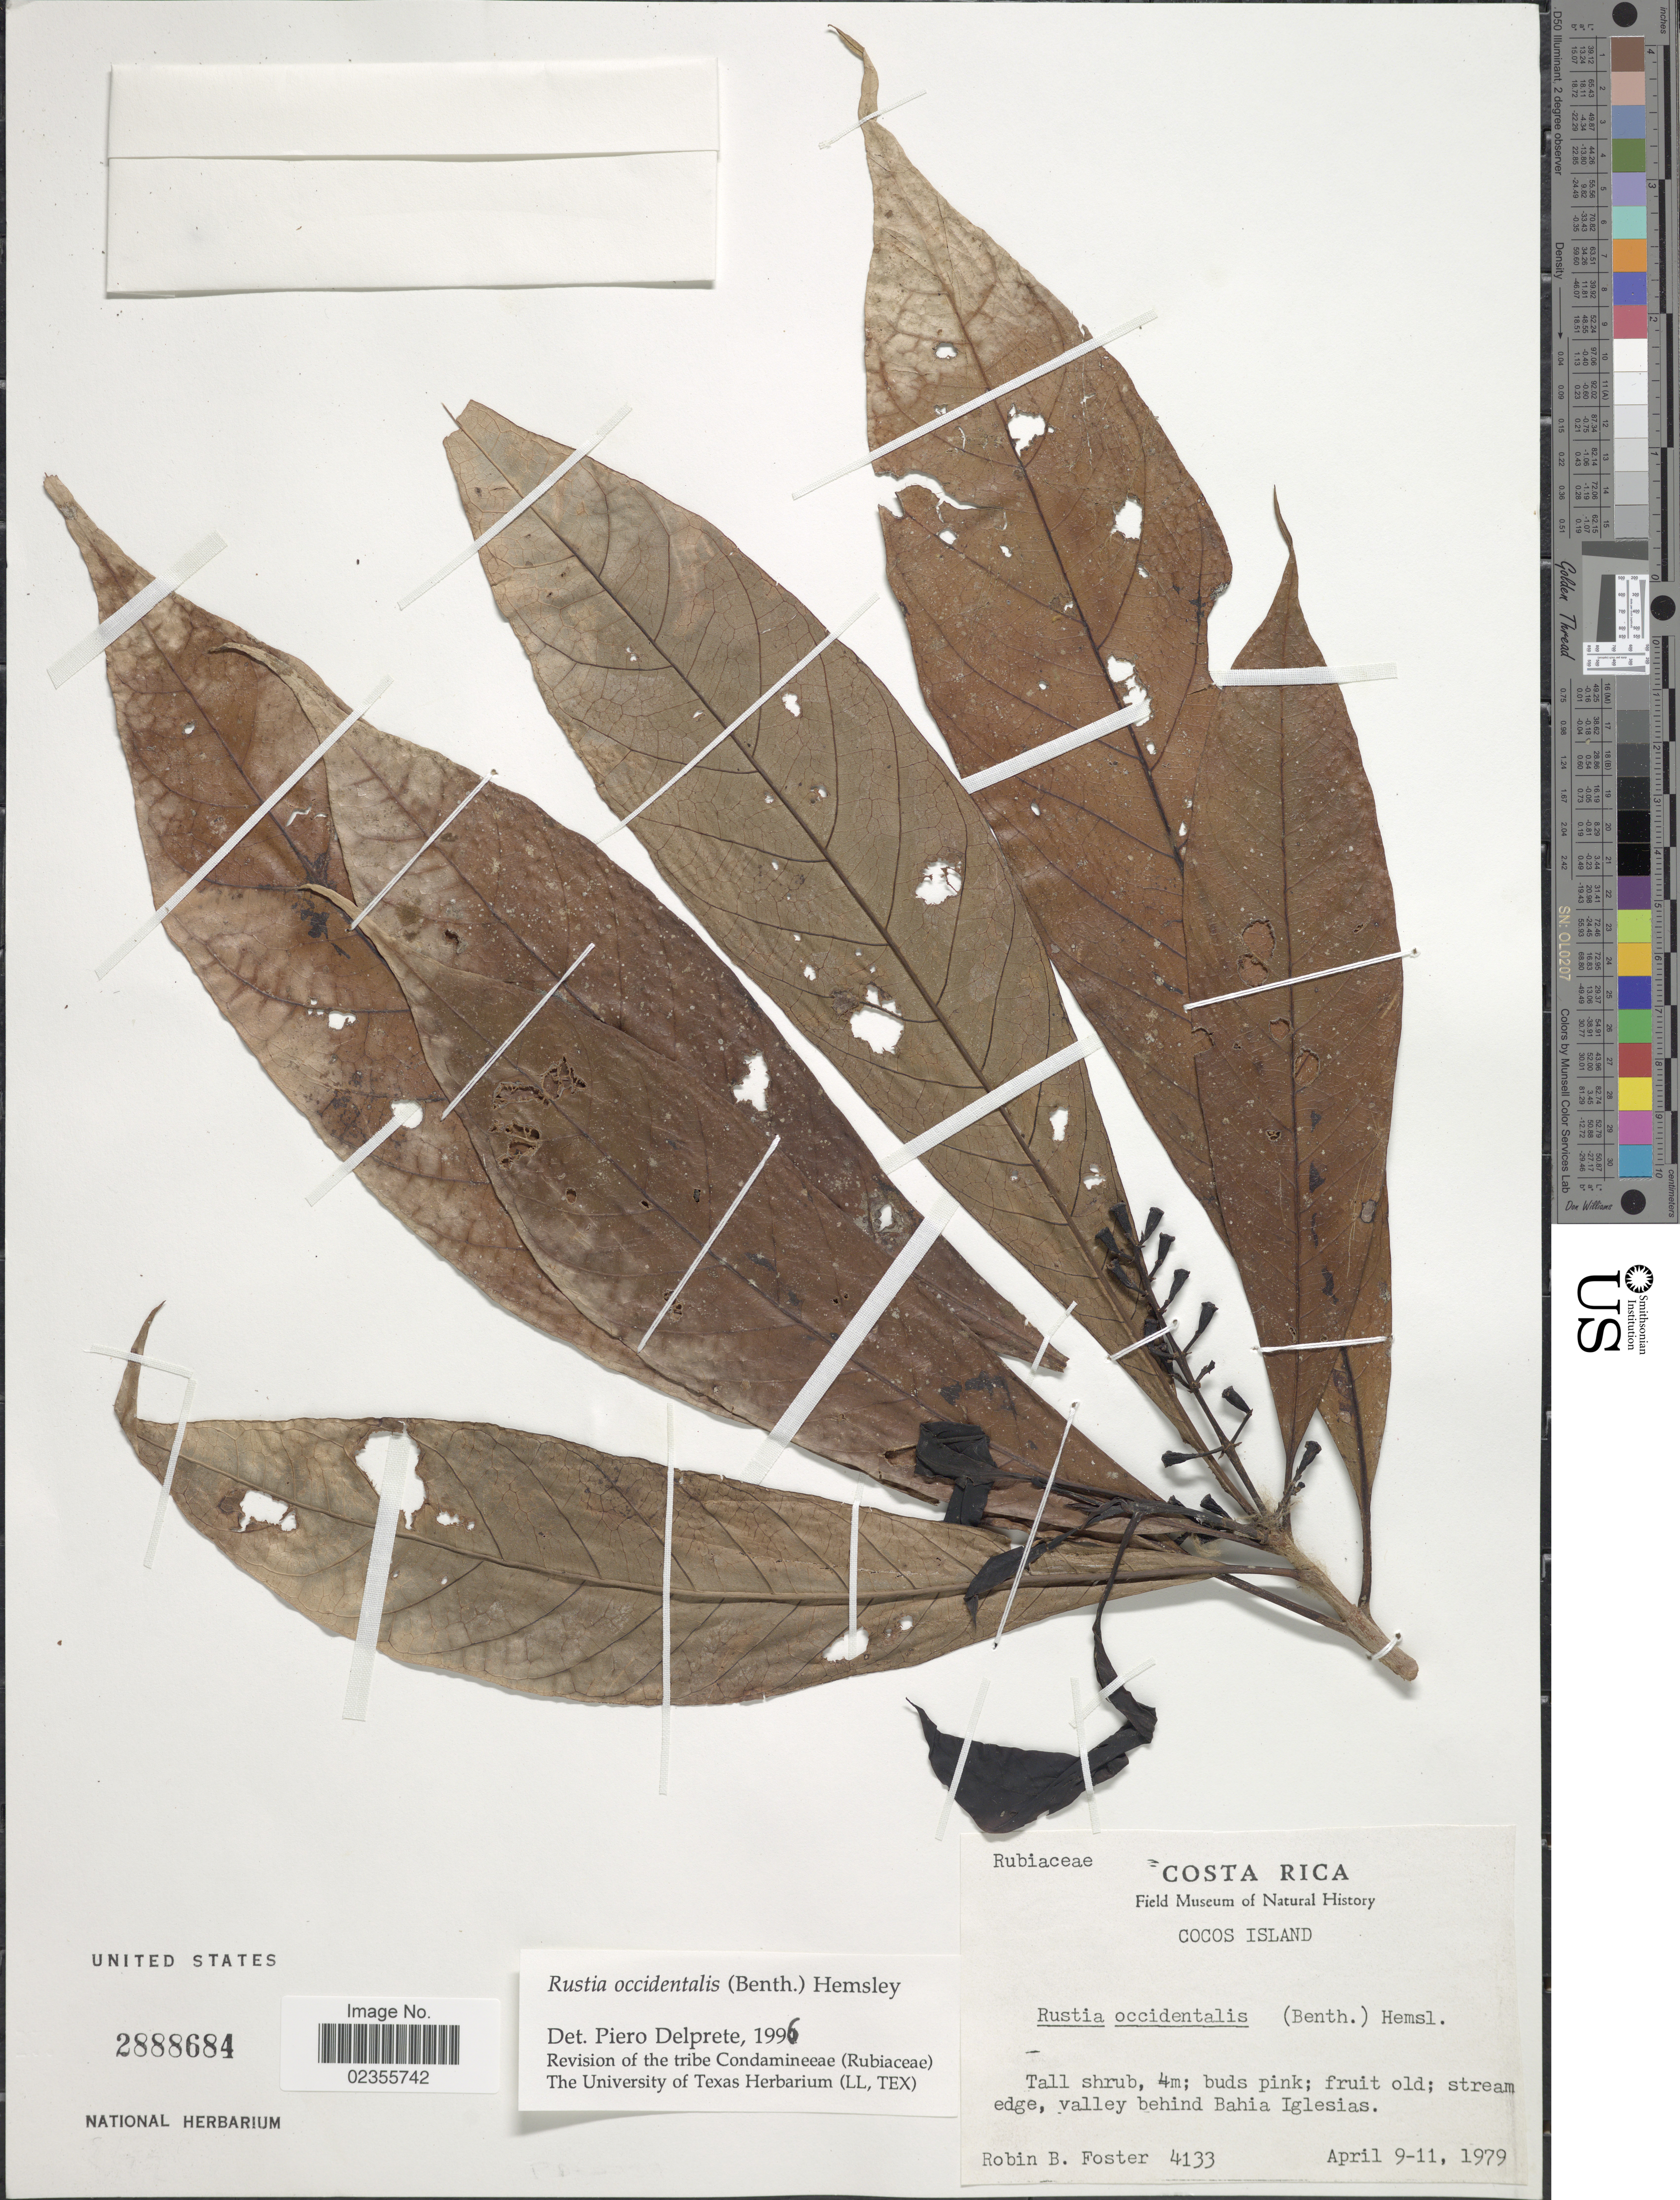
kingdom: Plantae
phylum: Tracheophyta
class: Magnoliopsida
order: Gentianales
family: Rubiaceae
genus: Rustia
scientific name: Rustia occidentalis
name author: (Benth.) Hemsl.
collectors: R. B. Foster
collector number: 4133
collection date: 1979-04-09/1979-04-11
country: Costa Rica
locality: Cocos Island, stream edge, valley behind Bahia Iglesias.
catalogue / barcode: US 2888684